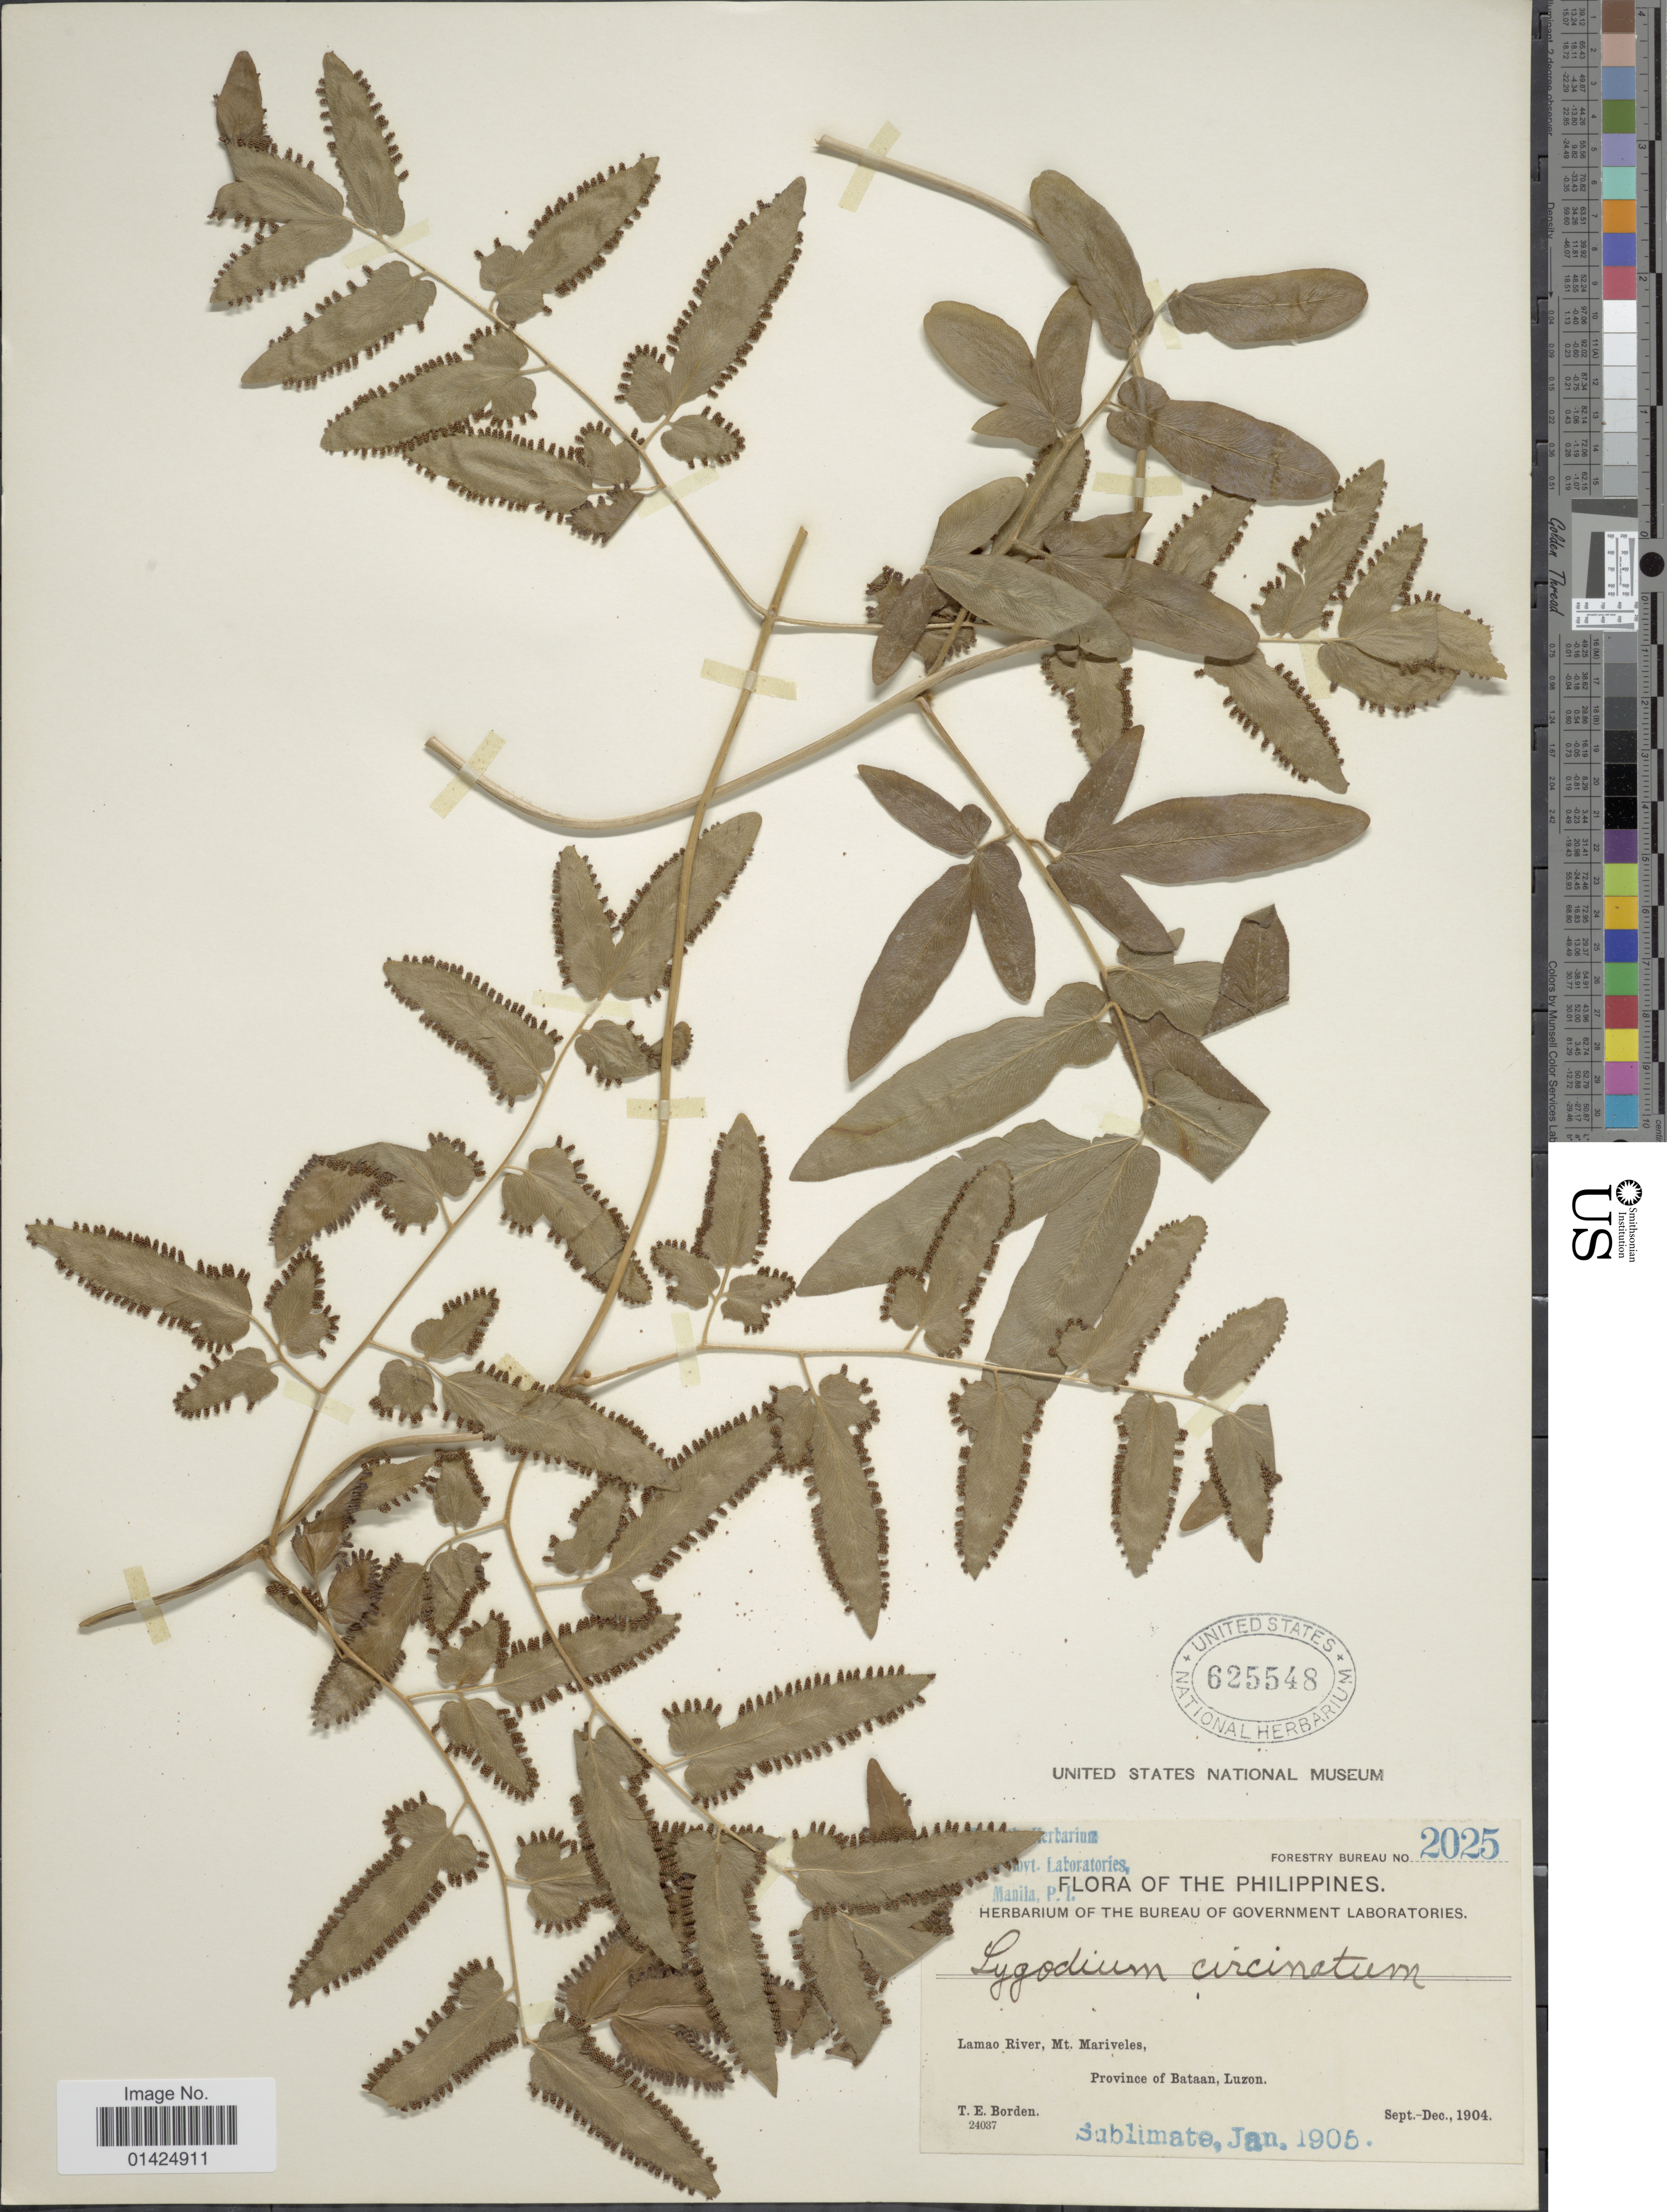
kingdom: Plantae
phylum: Tracheophyta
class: Polypodiopsida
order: Schizaeales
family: Lygodiaceae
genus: Lygodium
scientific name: Lygodium flexuosum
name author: Sw.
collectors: T. E. Borden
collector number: Forestry Bureau 2025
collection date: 1904-09/1904-12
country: Philippines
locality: Lamao River, Mt. Mariveles, Province of Bataan, Luzon.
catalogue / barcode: US 25548